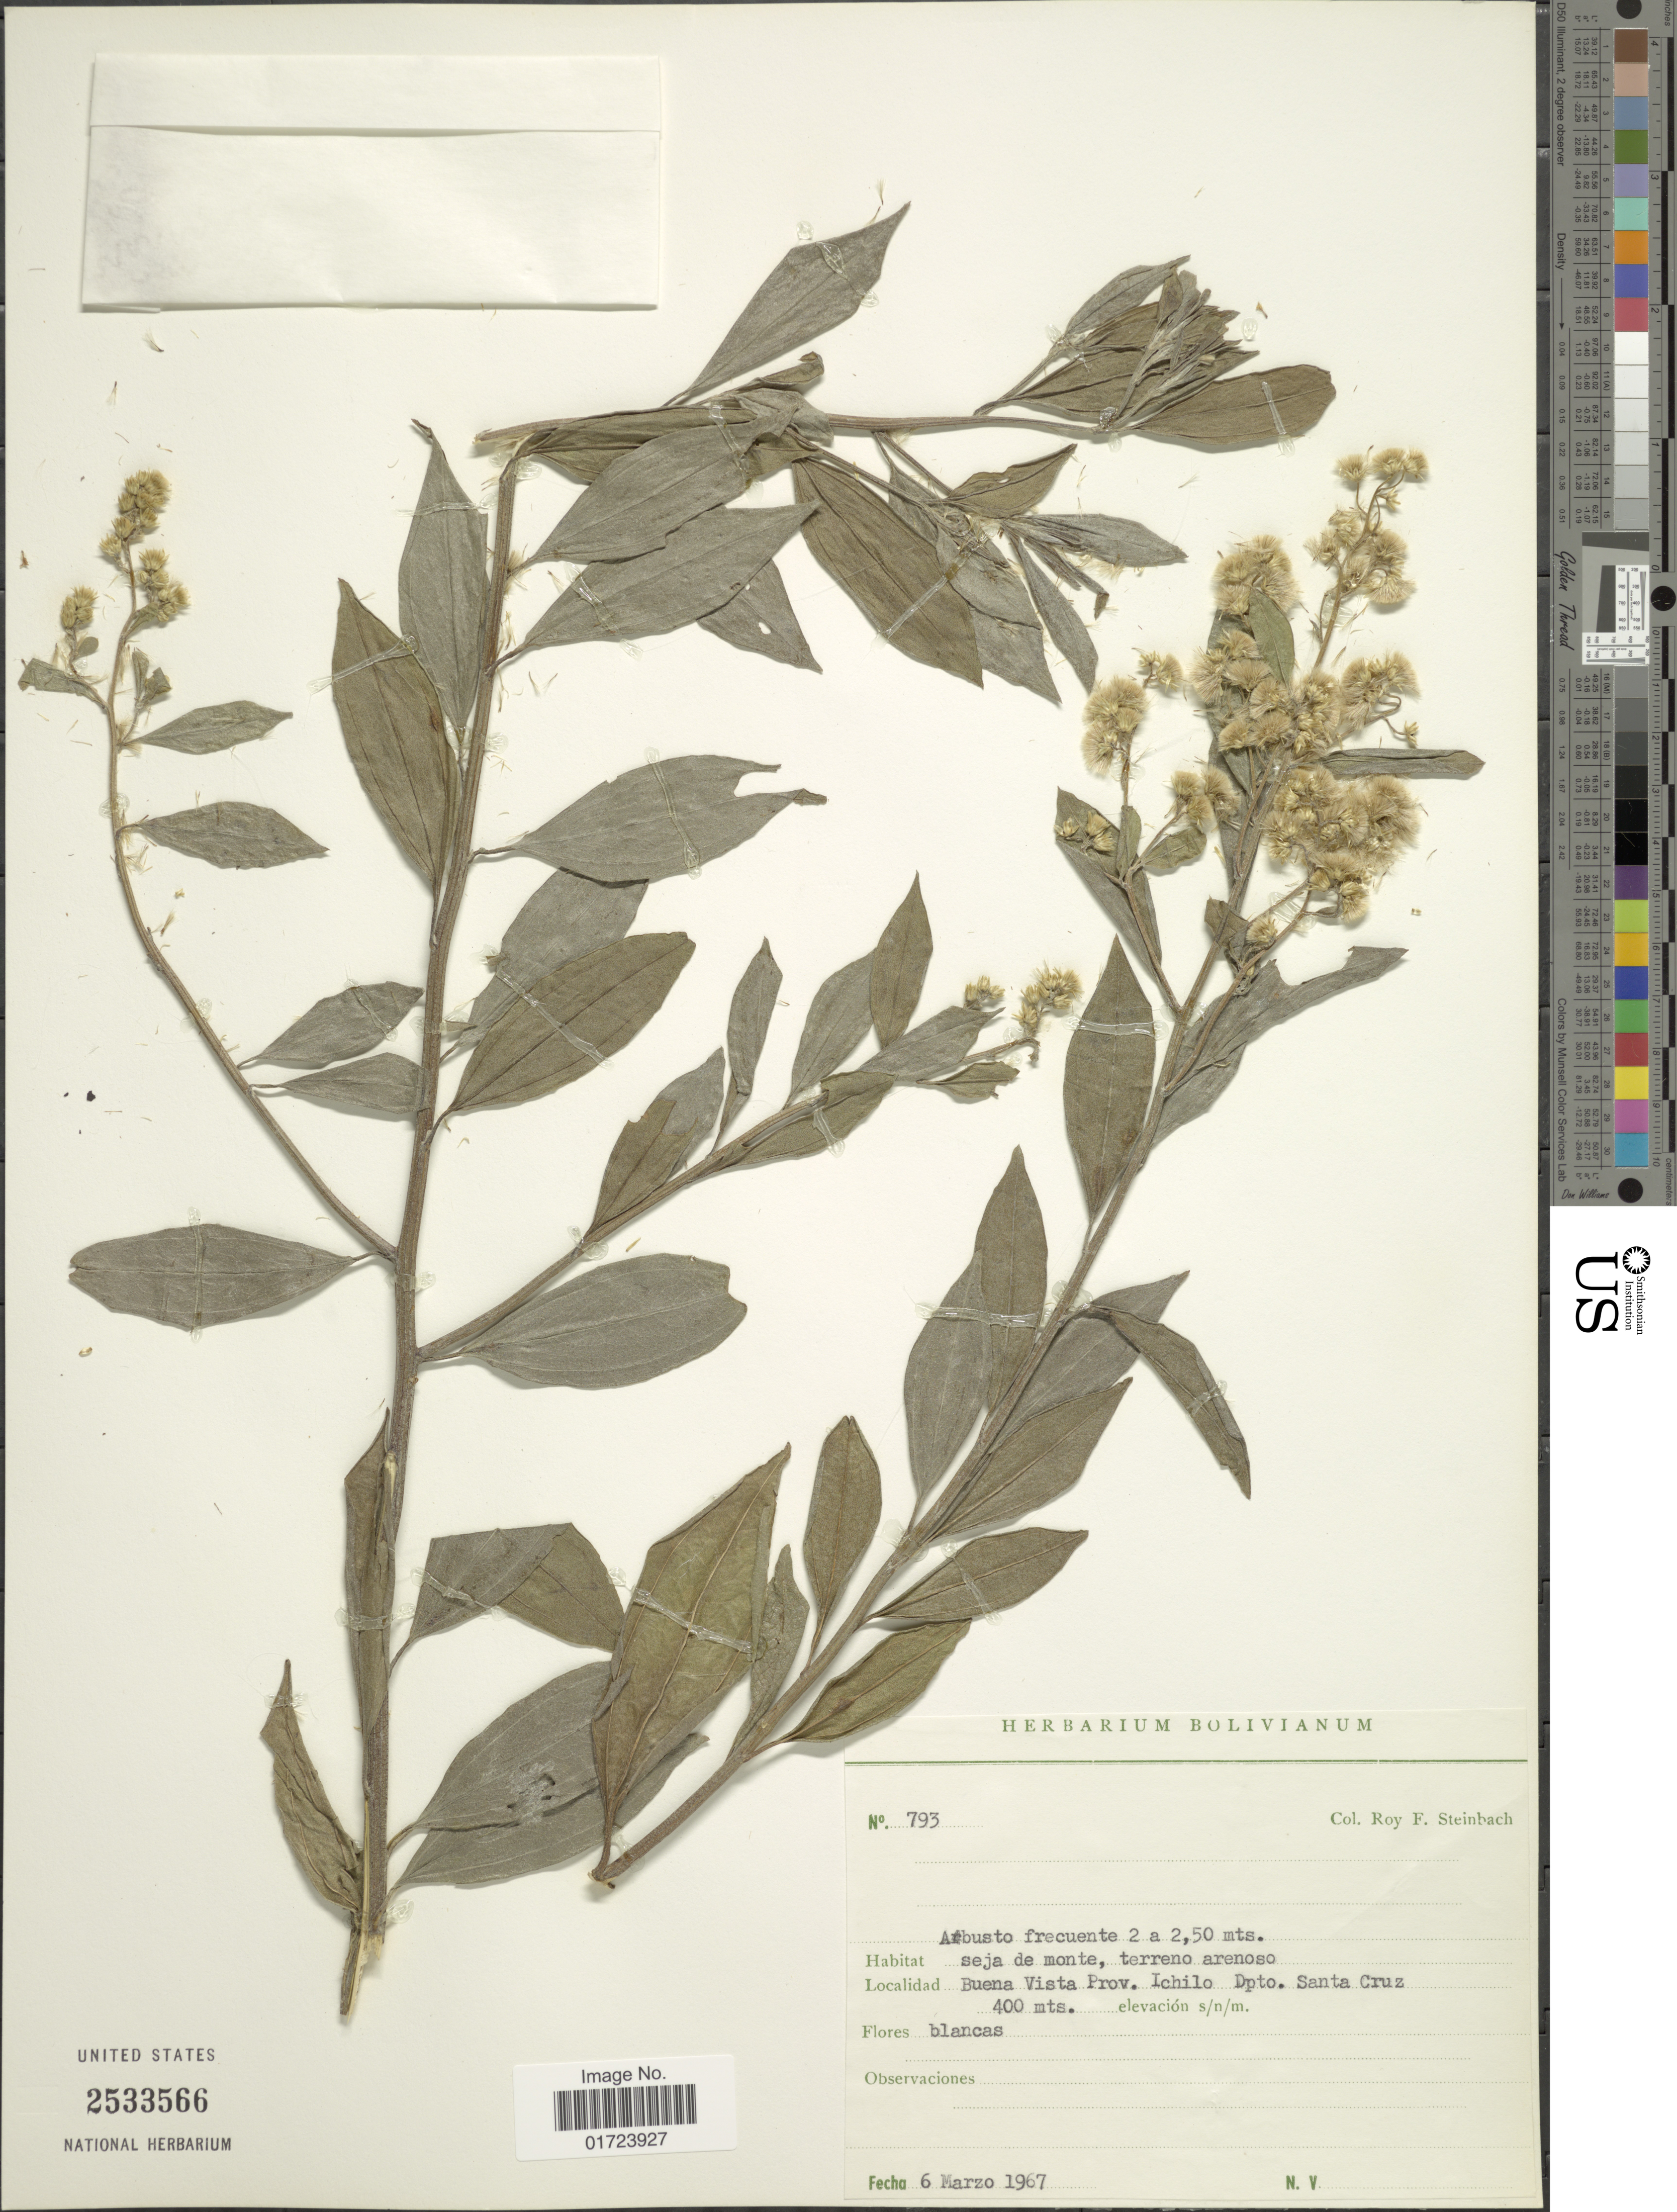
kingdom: Plantae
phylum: Tracheophyta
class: Magnoliopsida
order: Asterales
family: Asteraceae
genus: Baccharis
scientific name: Baccharis trinervis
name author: (Lam.) Pers.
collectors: R. F. Steinbach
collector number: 793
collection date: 1967-03-06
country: Bolivia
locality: Buena Vista Prov. Ichilo Dpto. Santa Cruz.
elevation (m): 400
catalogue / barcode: US 2533566